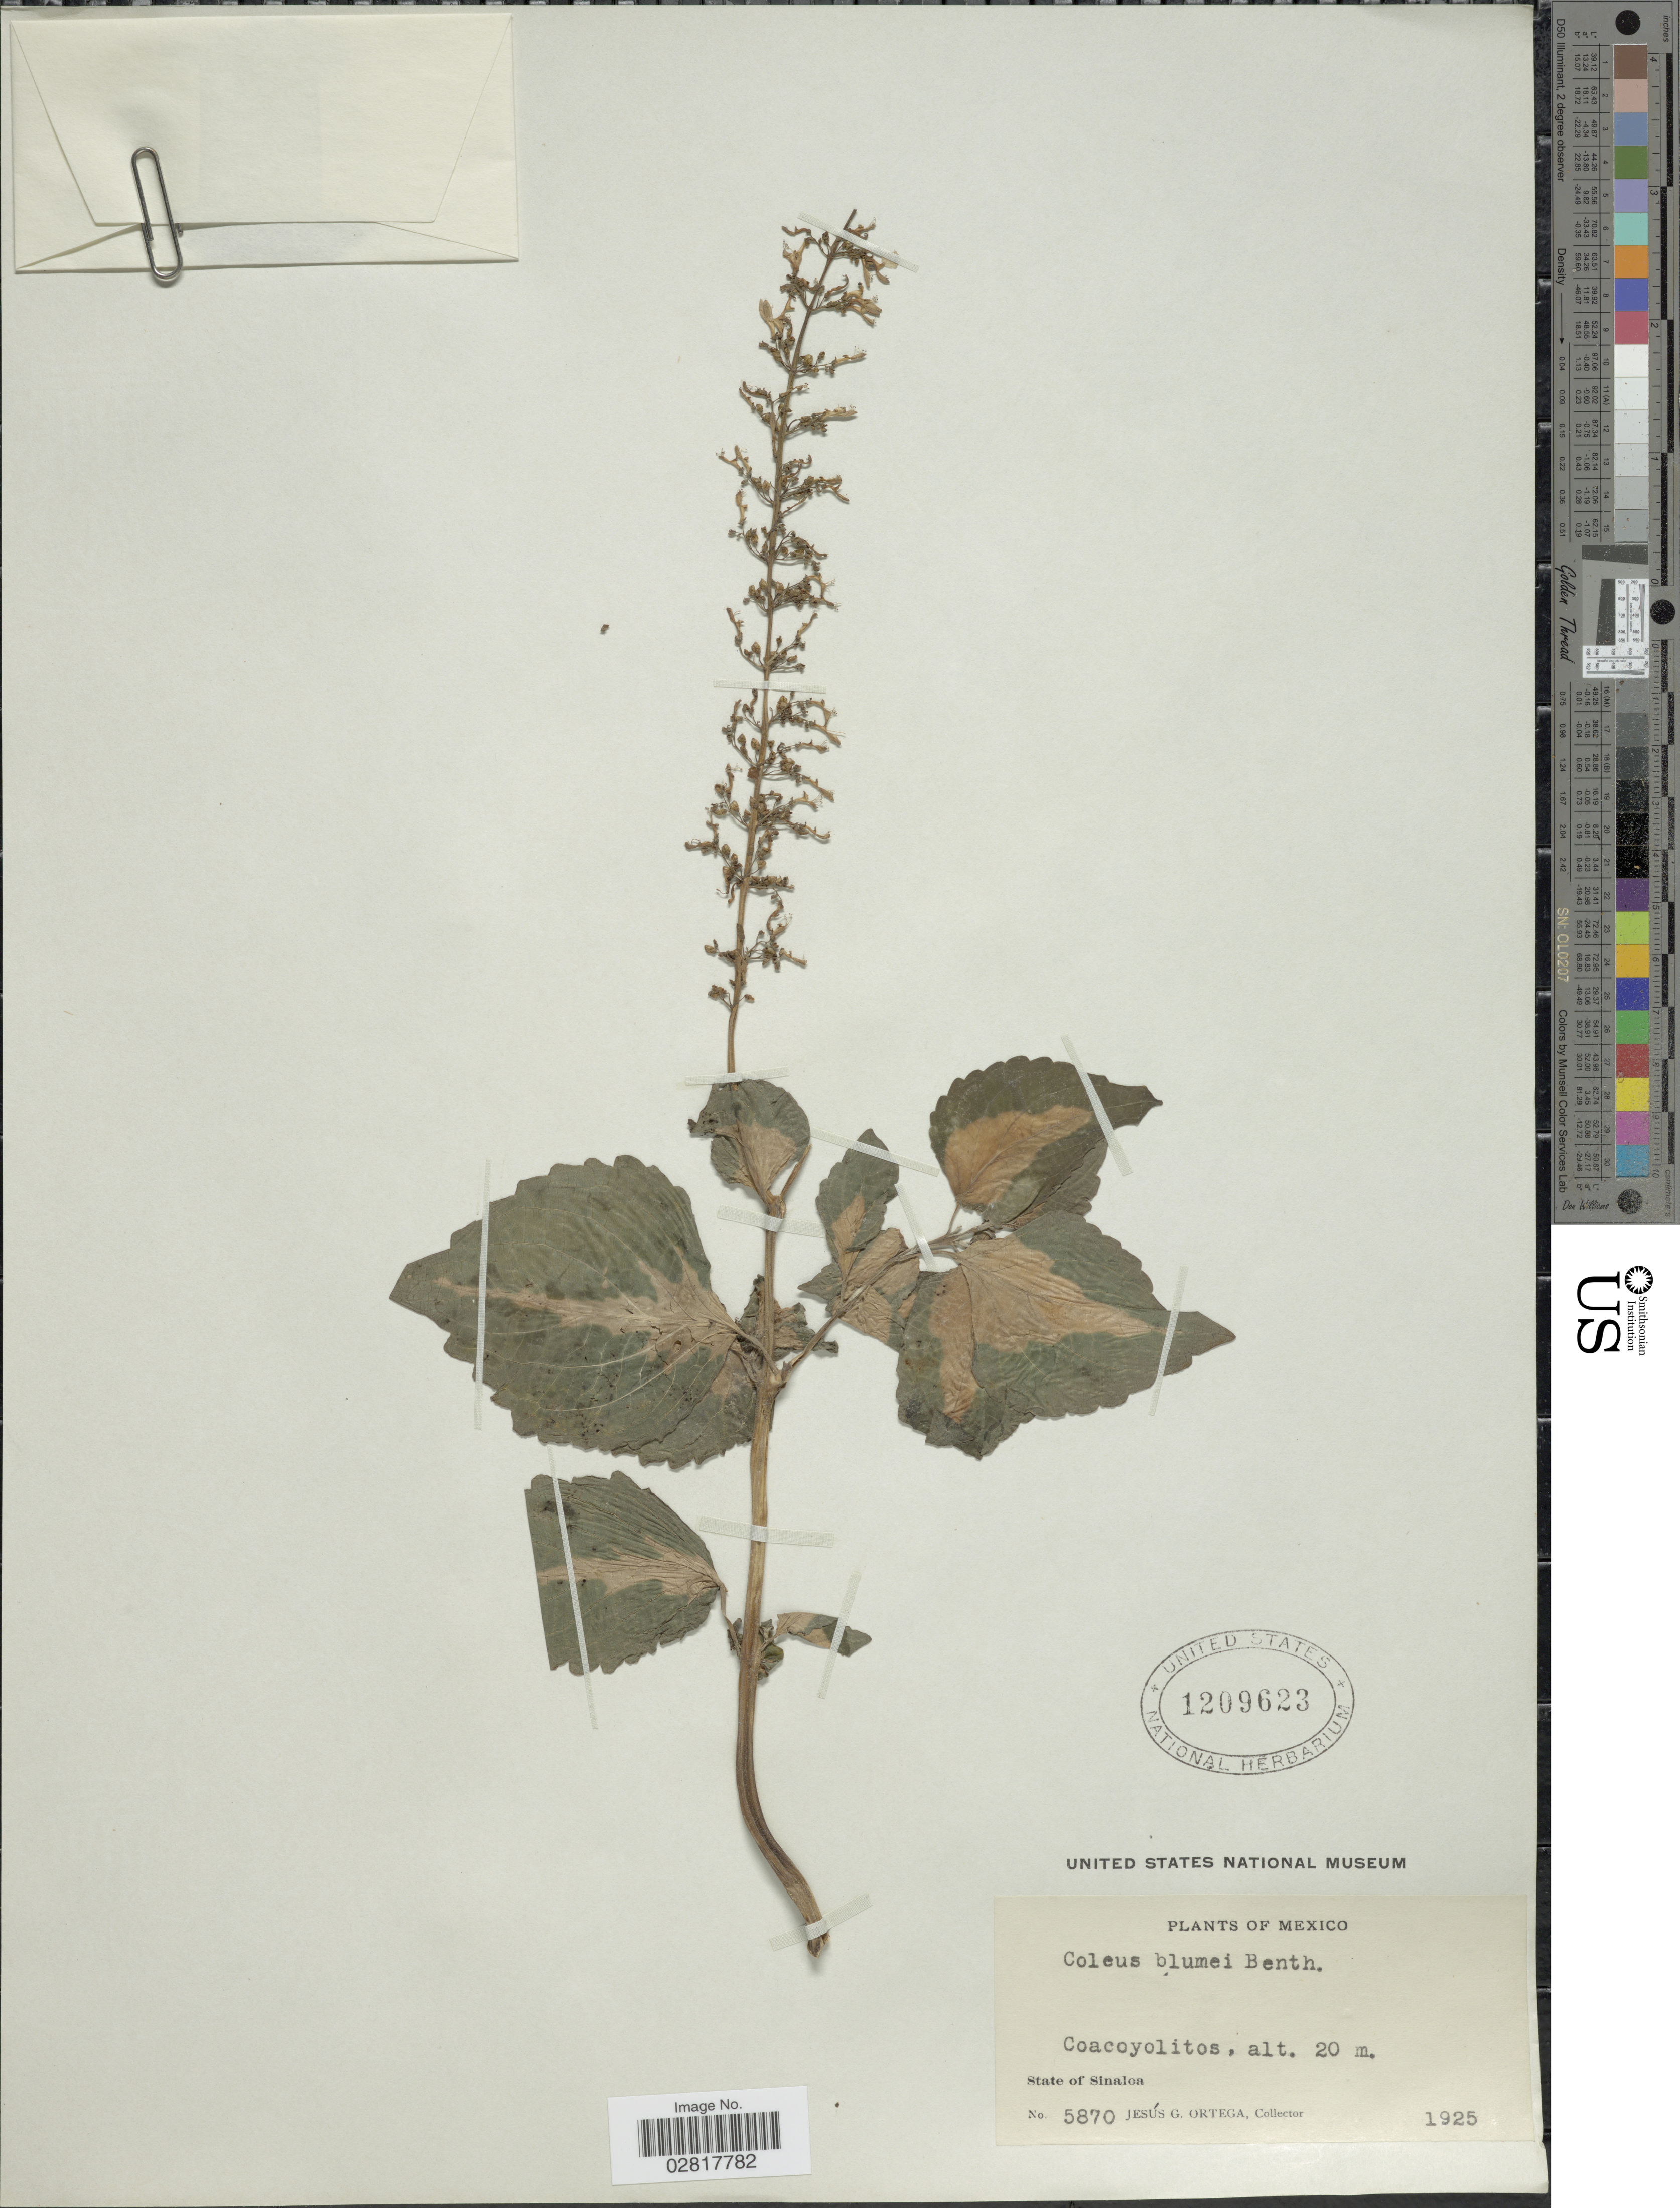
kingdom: Plantae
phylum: Tracheophyta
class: Magnoliopsida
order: Lamiales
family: Lamiaceae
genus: Plectranthus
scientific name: Plectranthus scutellarioides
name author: (L.) R. Br.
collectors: J. Ortega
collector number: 5870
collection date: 1925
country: Mexico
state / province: Sinaloa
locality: Coacoyolitos.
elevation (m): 20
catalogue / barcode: US 1209623